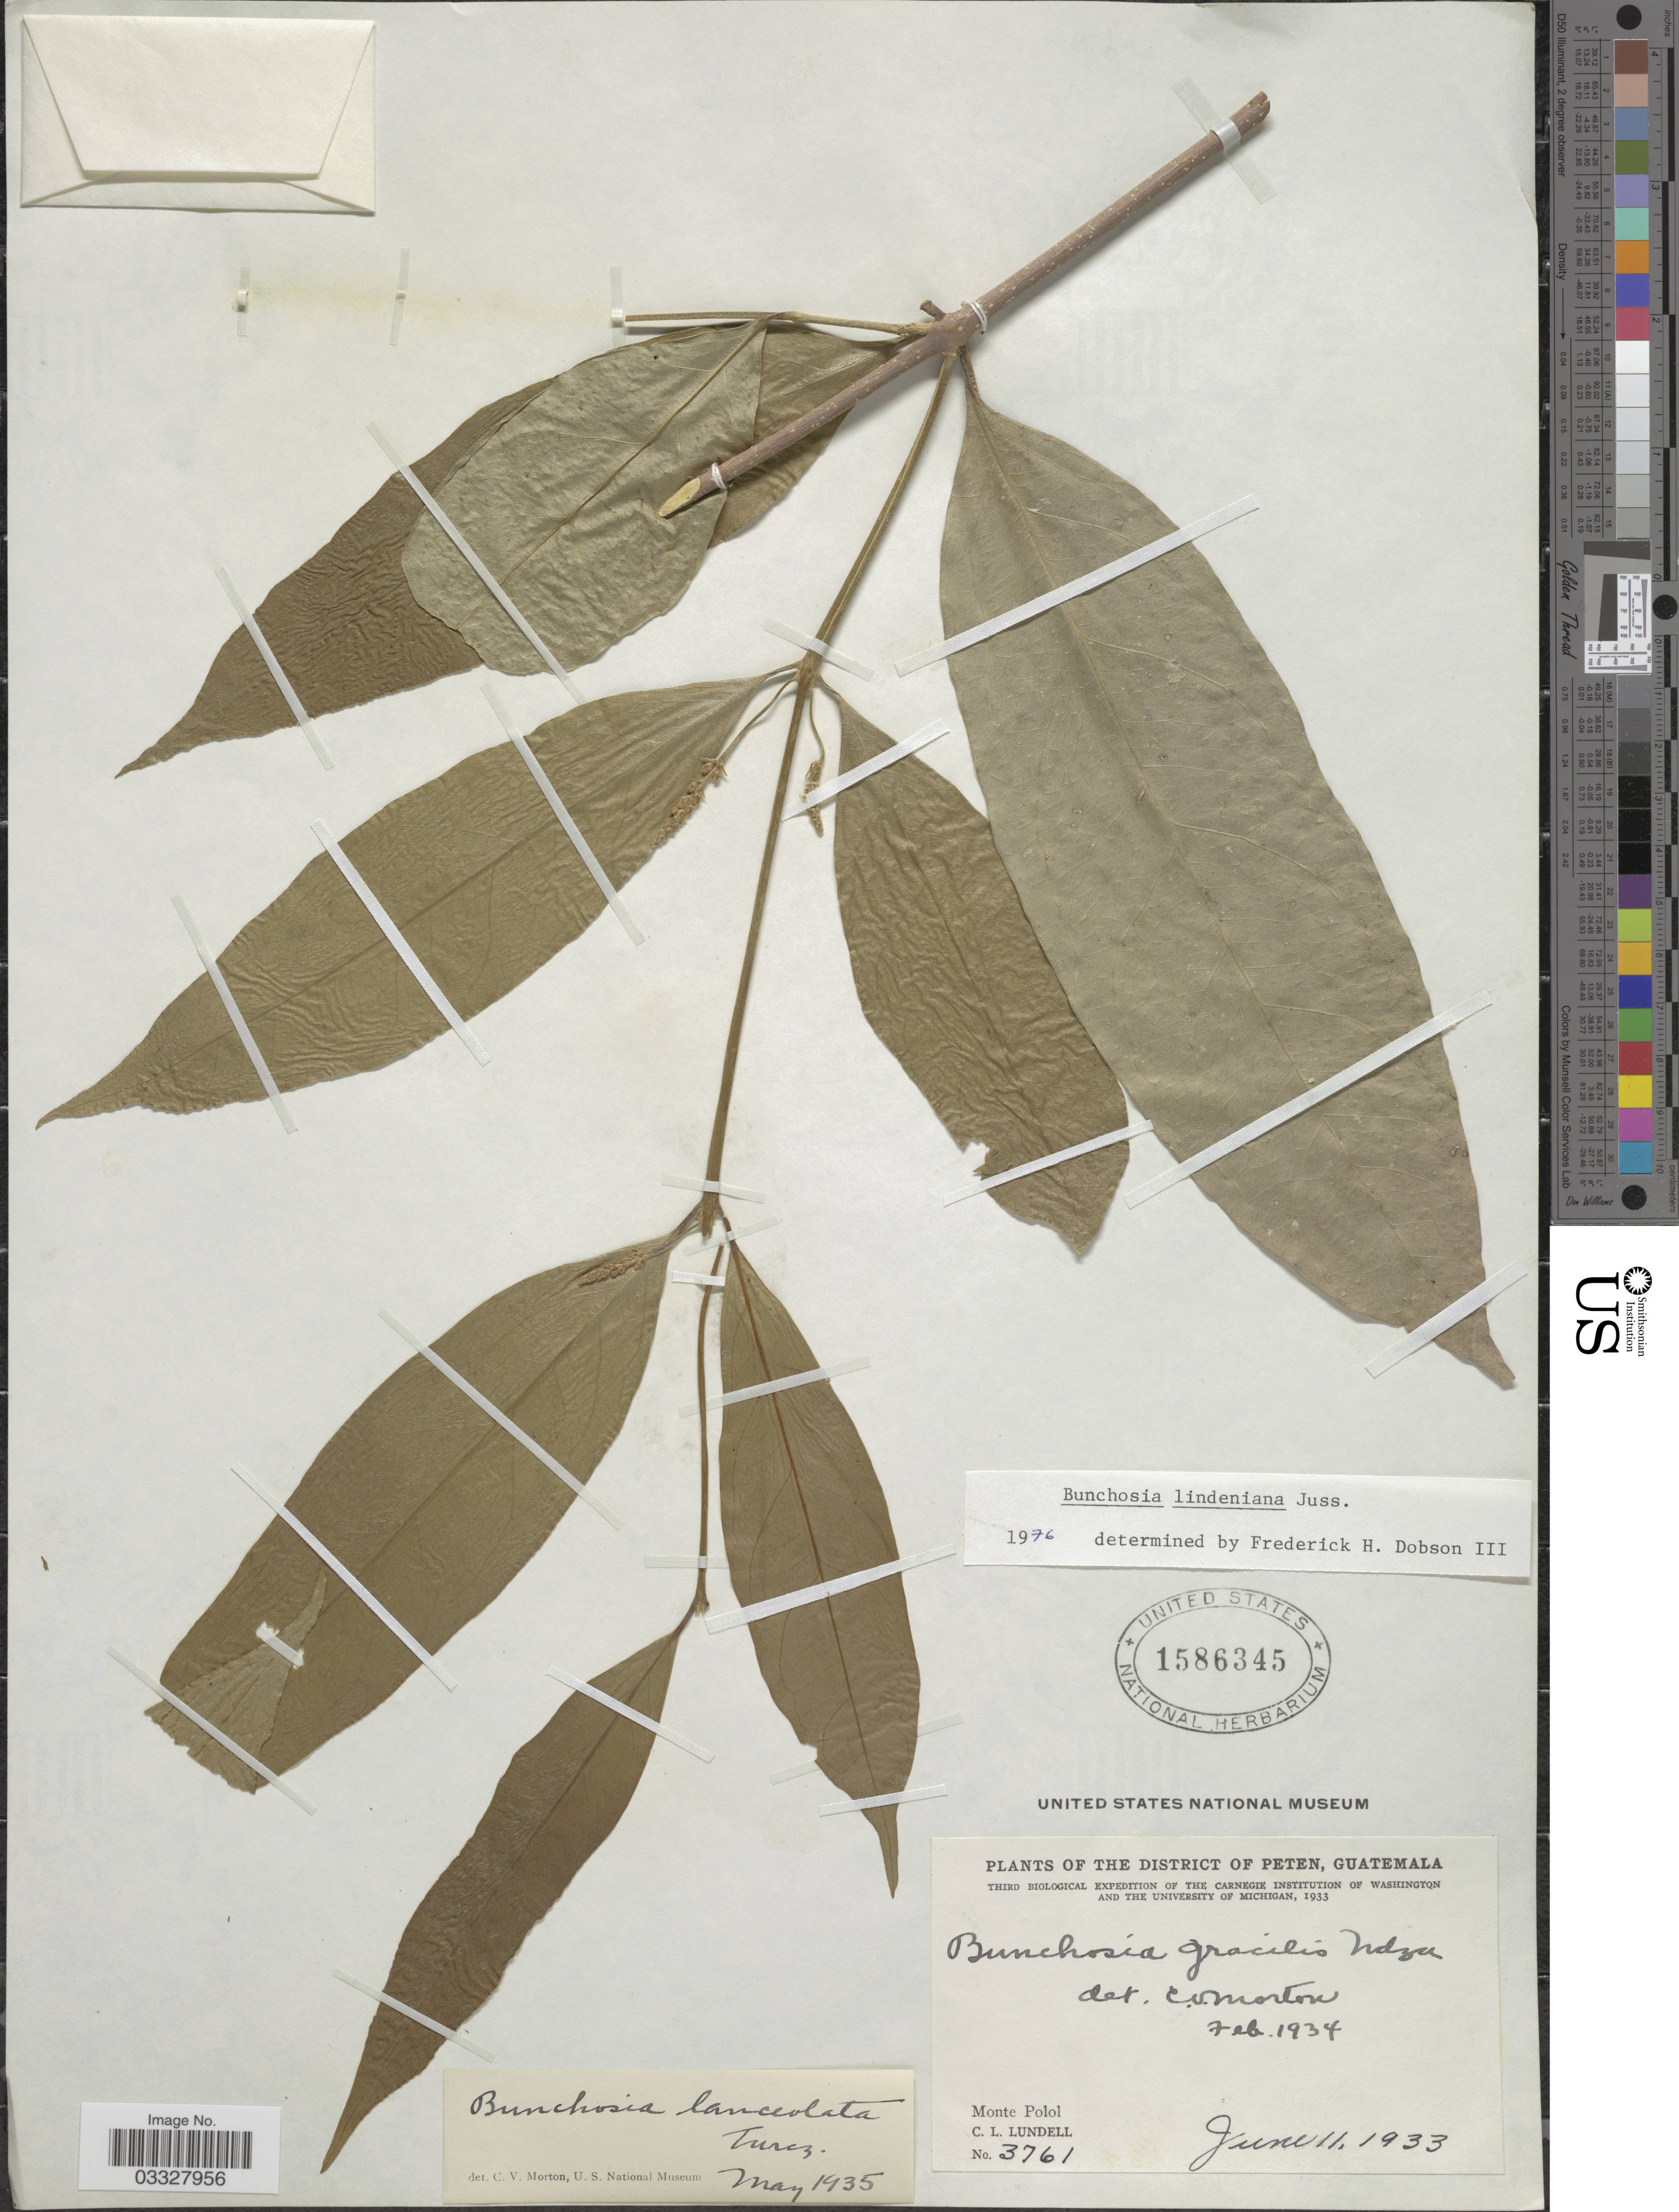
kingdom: Plantae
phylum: Tracheophyta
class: Magnoliopsida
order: Malpighiales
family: Malpighiaceae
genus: Bunchosia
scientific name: Bunchosia lindeniana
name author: A. Juss.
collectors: C. L. Lundell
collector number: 3761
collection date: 1933-06-11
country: Guatemala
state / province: El Petén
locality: The District of Peten. Monte Polol.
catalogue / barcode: US 1586345